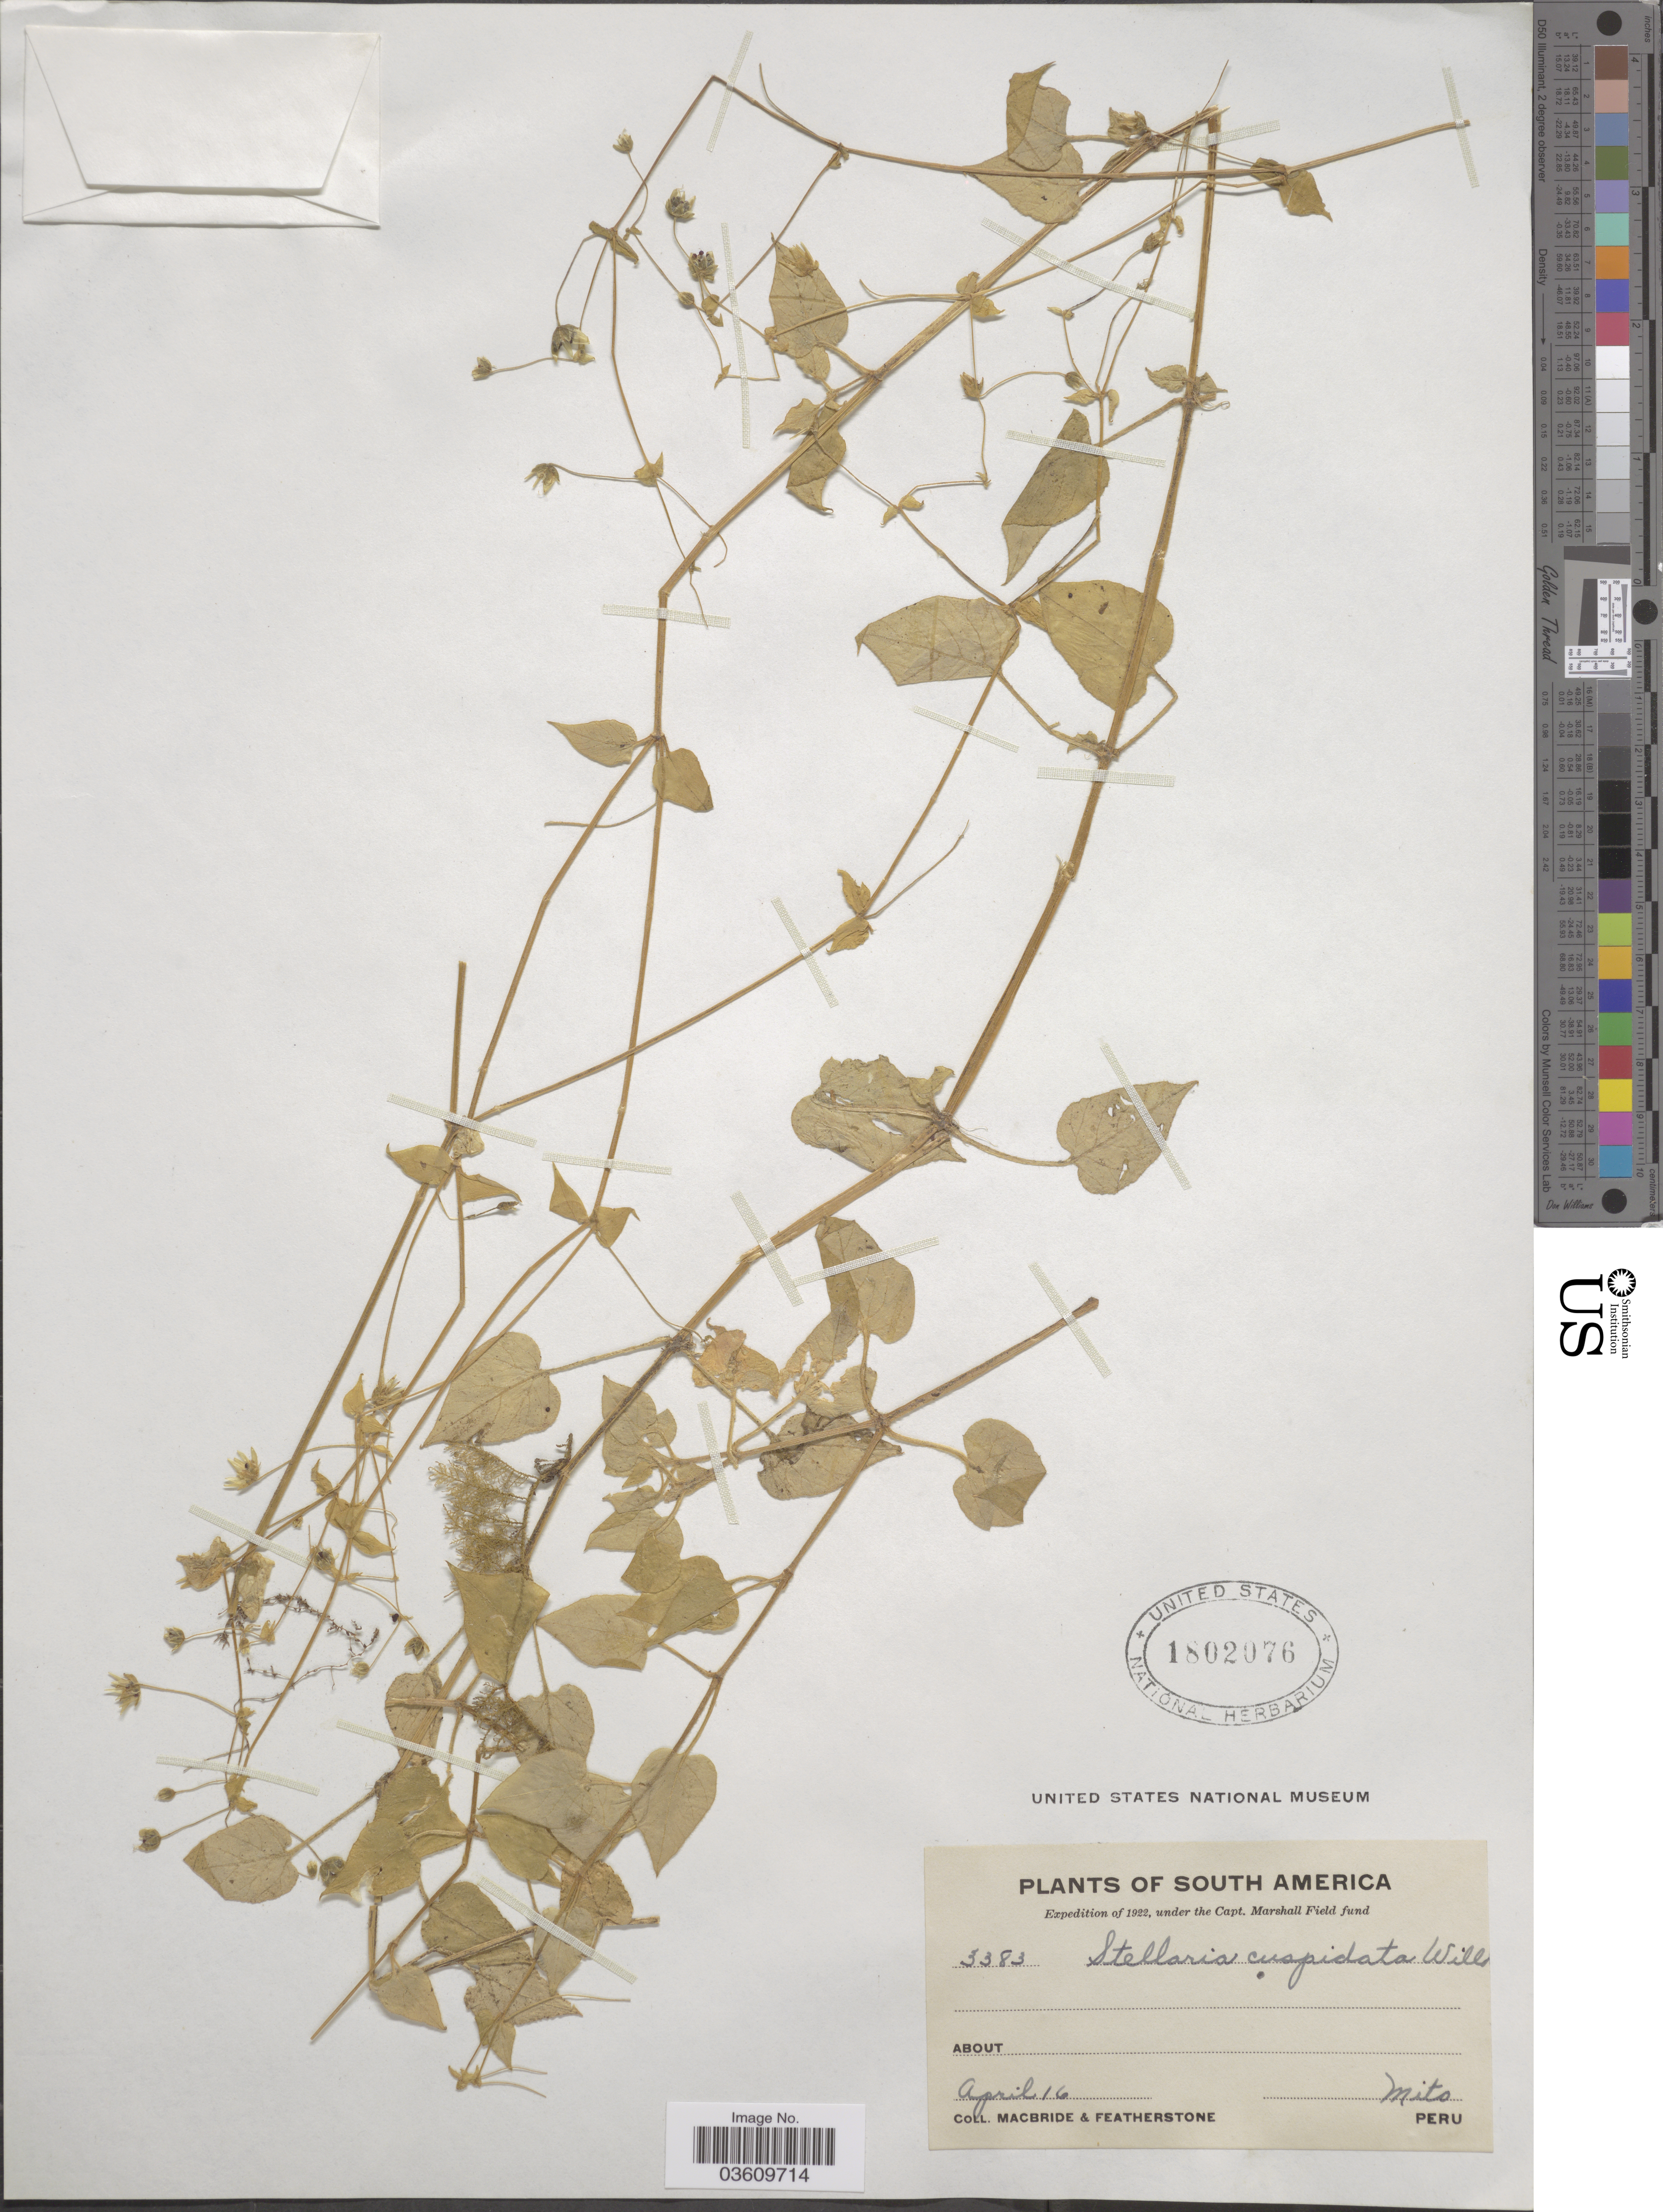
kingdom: Plantae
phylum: Tracheophyta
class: Magnoliopsida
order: Caryophyllales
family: Caryophyllaceae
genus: Stellaria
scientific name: Stellaria cuspidata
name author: Willd. ex Schltdl.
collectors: Macbride, -- & -. Featherstone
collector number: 3383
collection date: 1922-04-16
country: Peru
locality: Mito.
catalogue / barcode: US 1802076